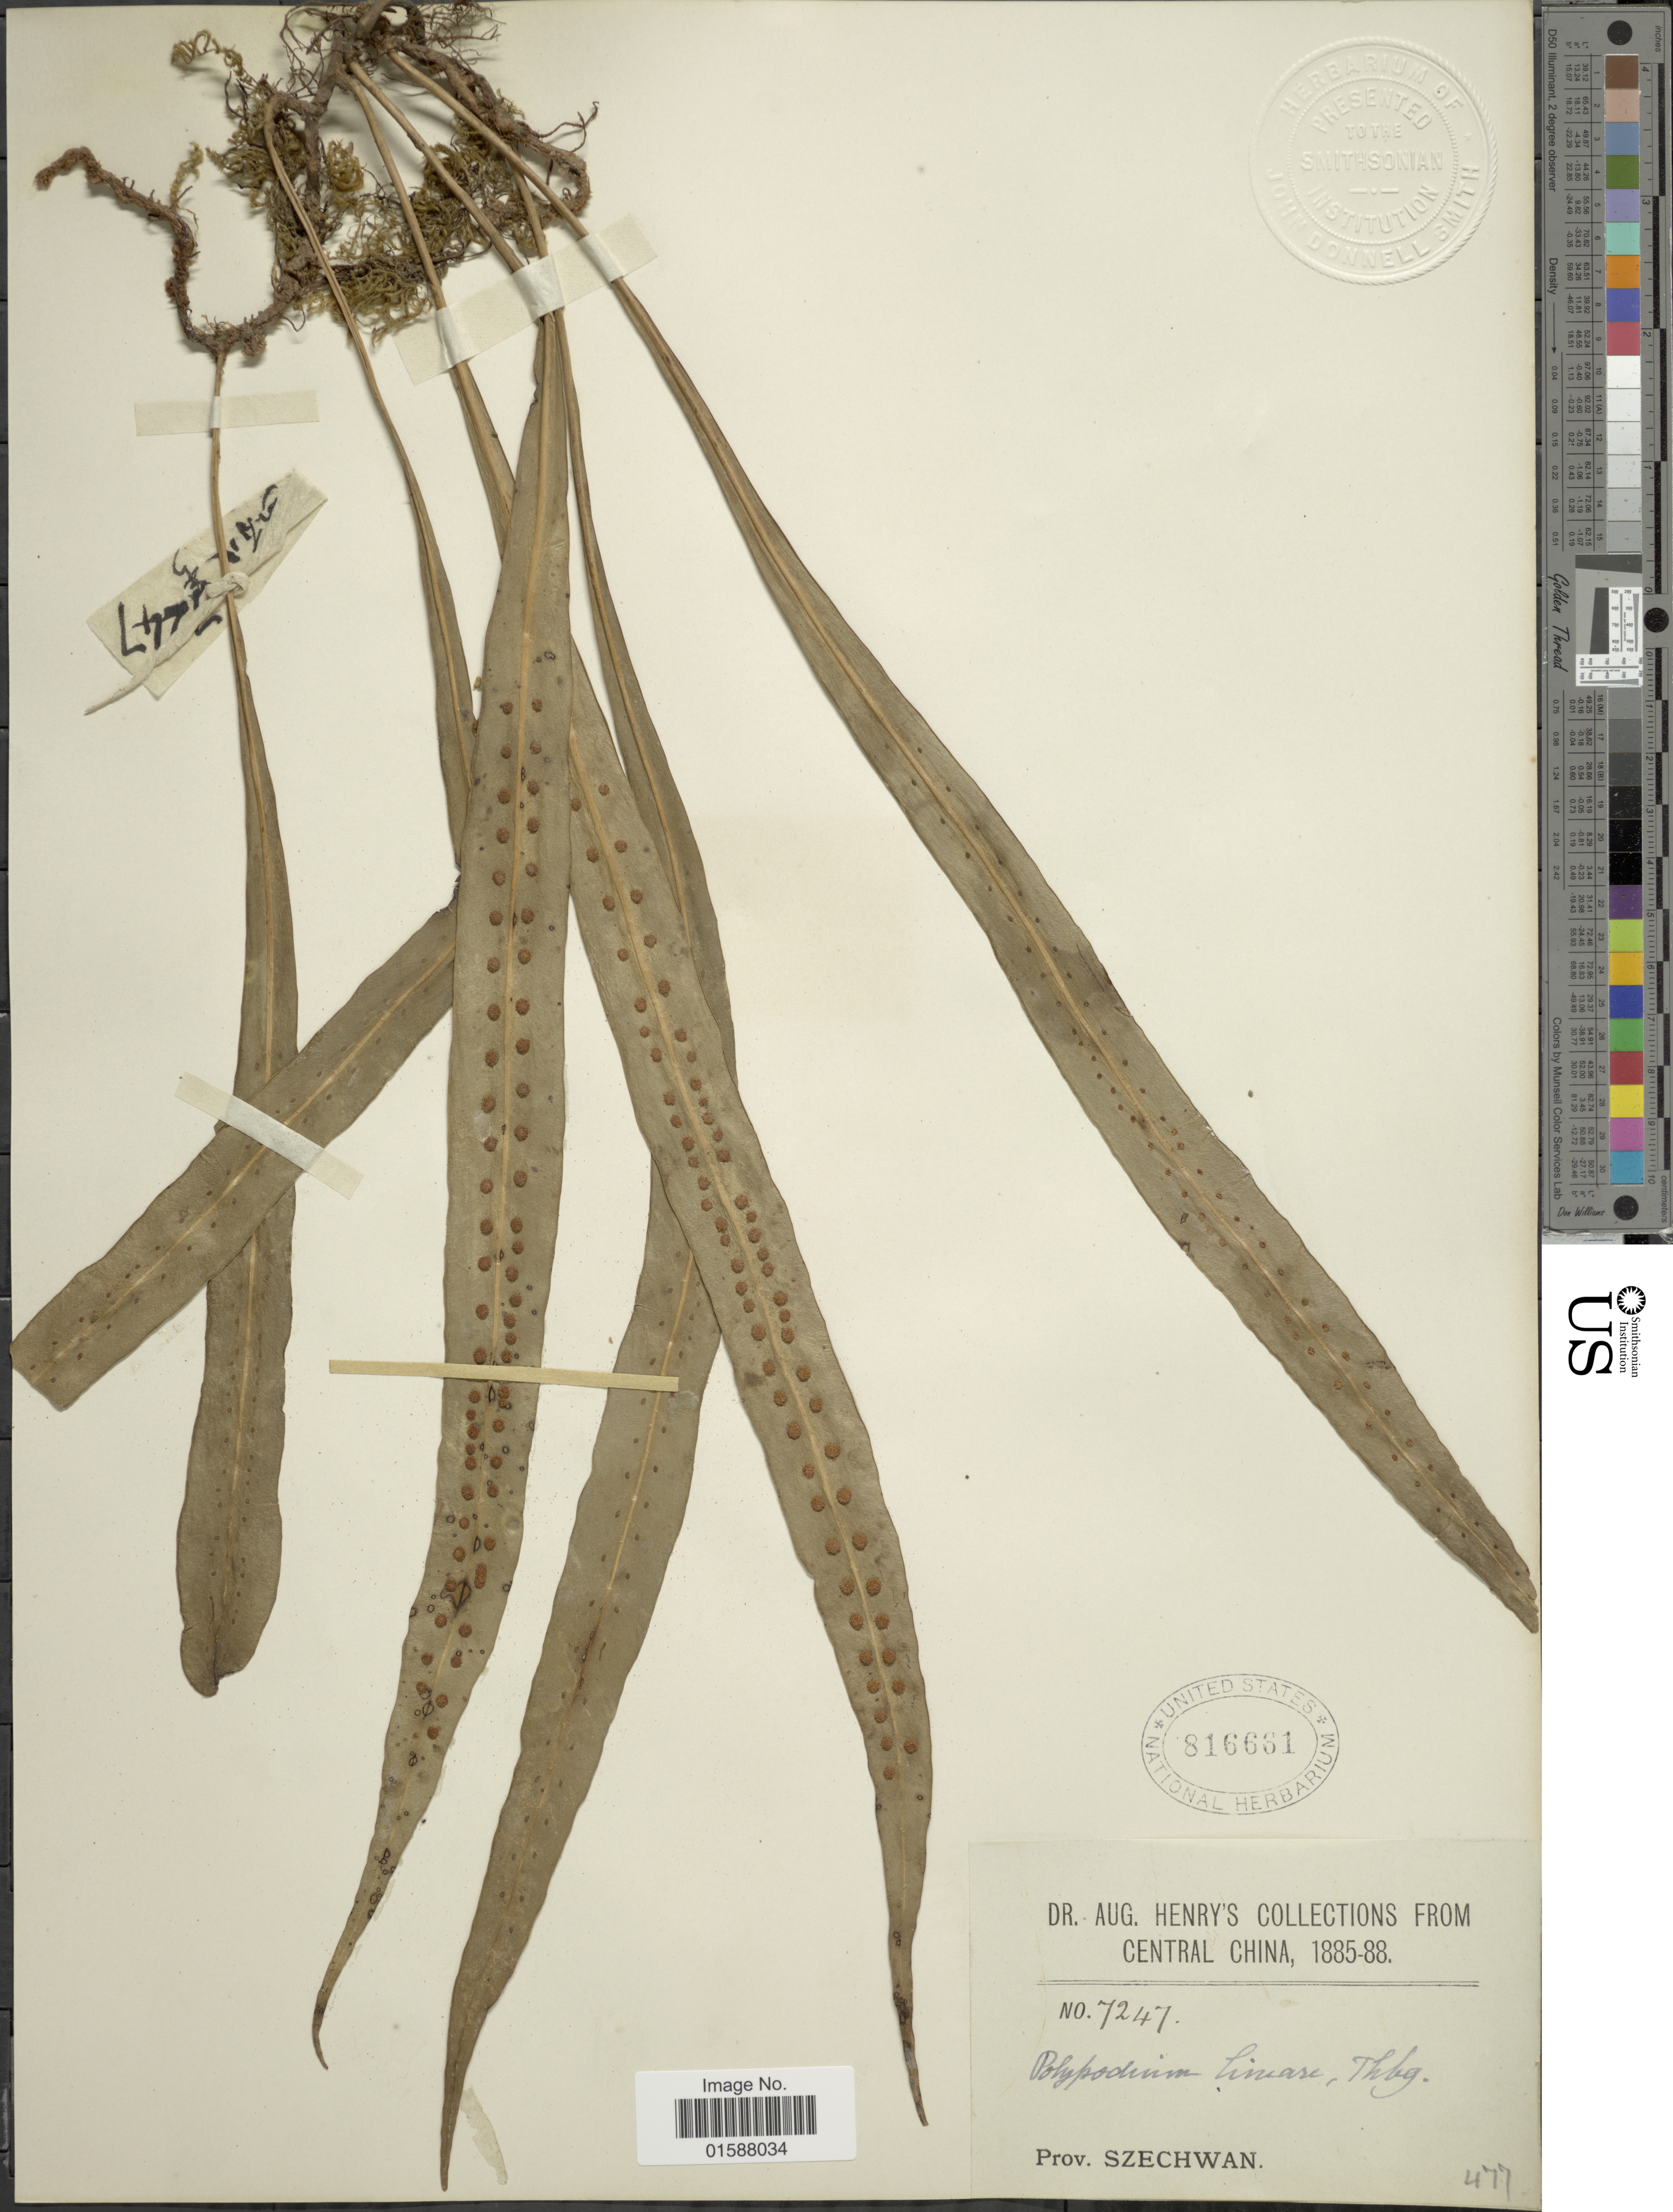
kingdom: Plantae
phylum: Tracheophyta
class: Polypodiopsida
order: Polypodiales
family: Polypodiaceae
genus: Lepisorus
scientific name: Lepisorus thunbergianus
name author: (Kaulf.) Ching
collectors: A. Henry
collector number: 7247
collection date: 1885/1888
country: China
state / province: Sichuan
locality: Central China. Szechwan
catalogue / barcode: US 816661